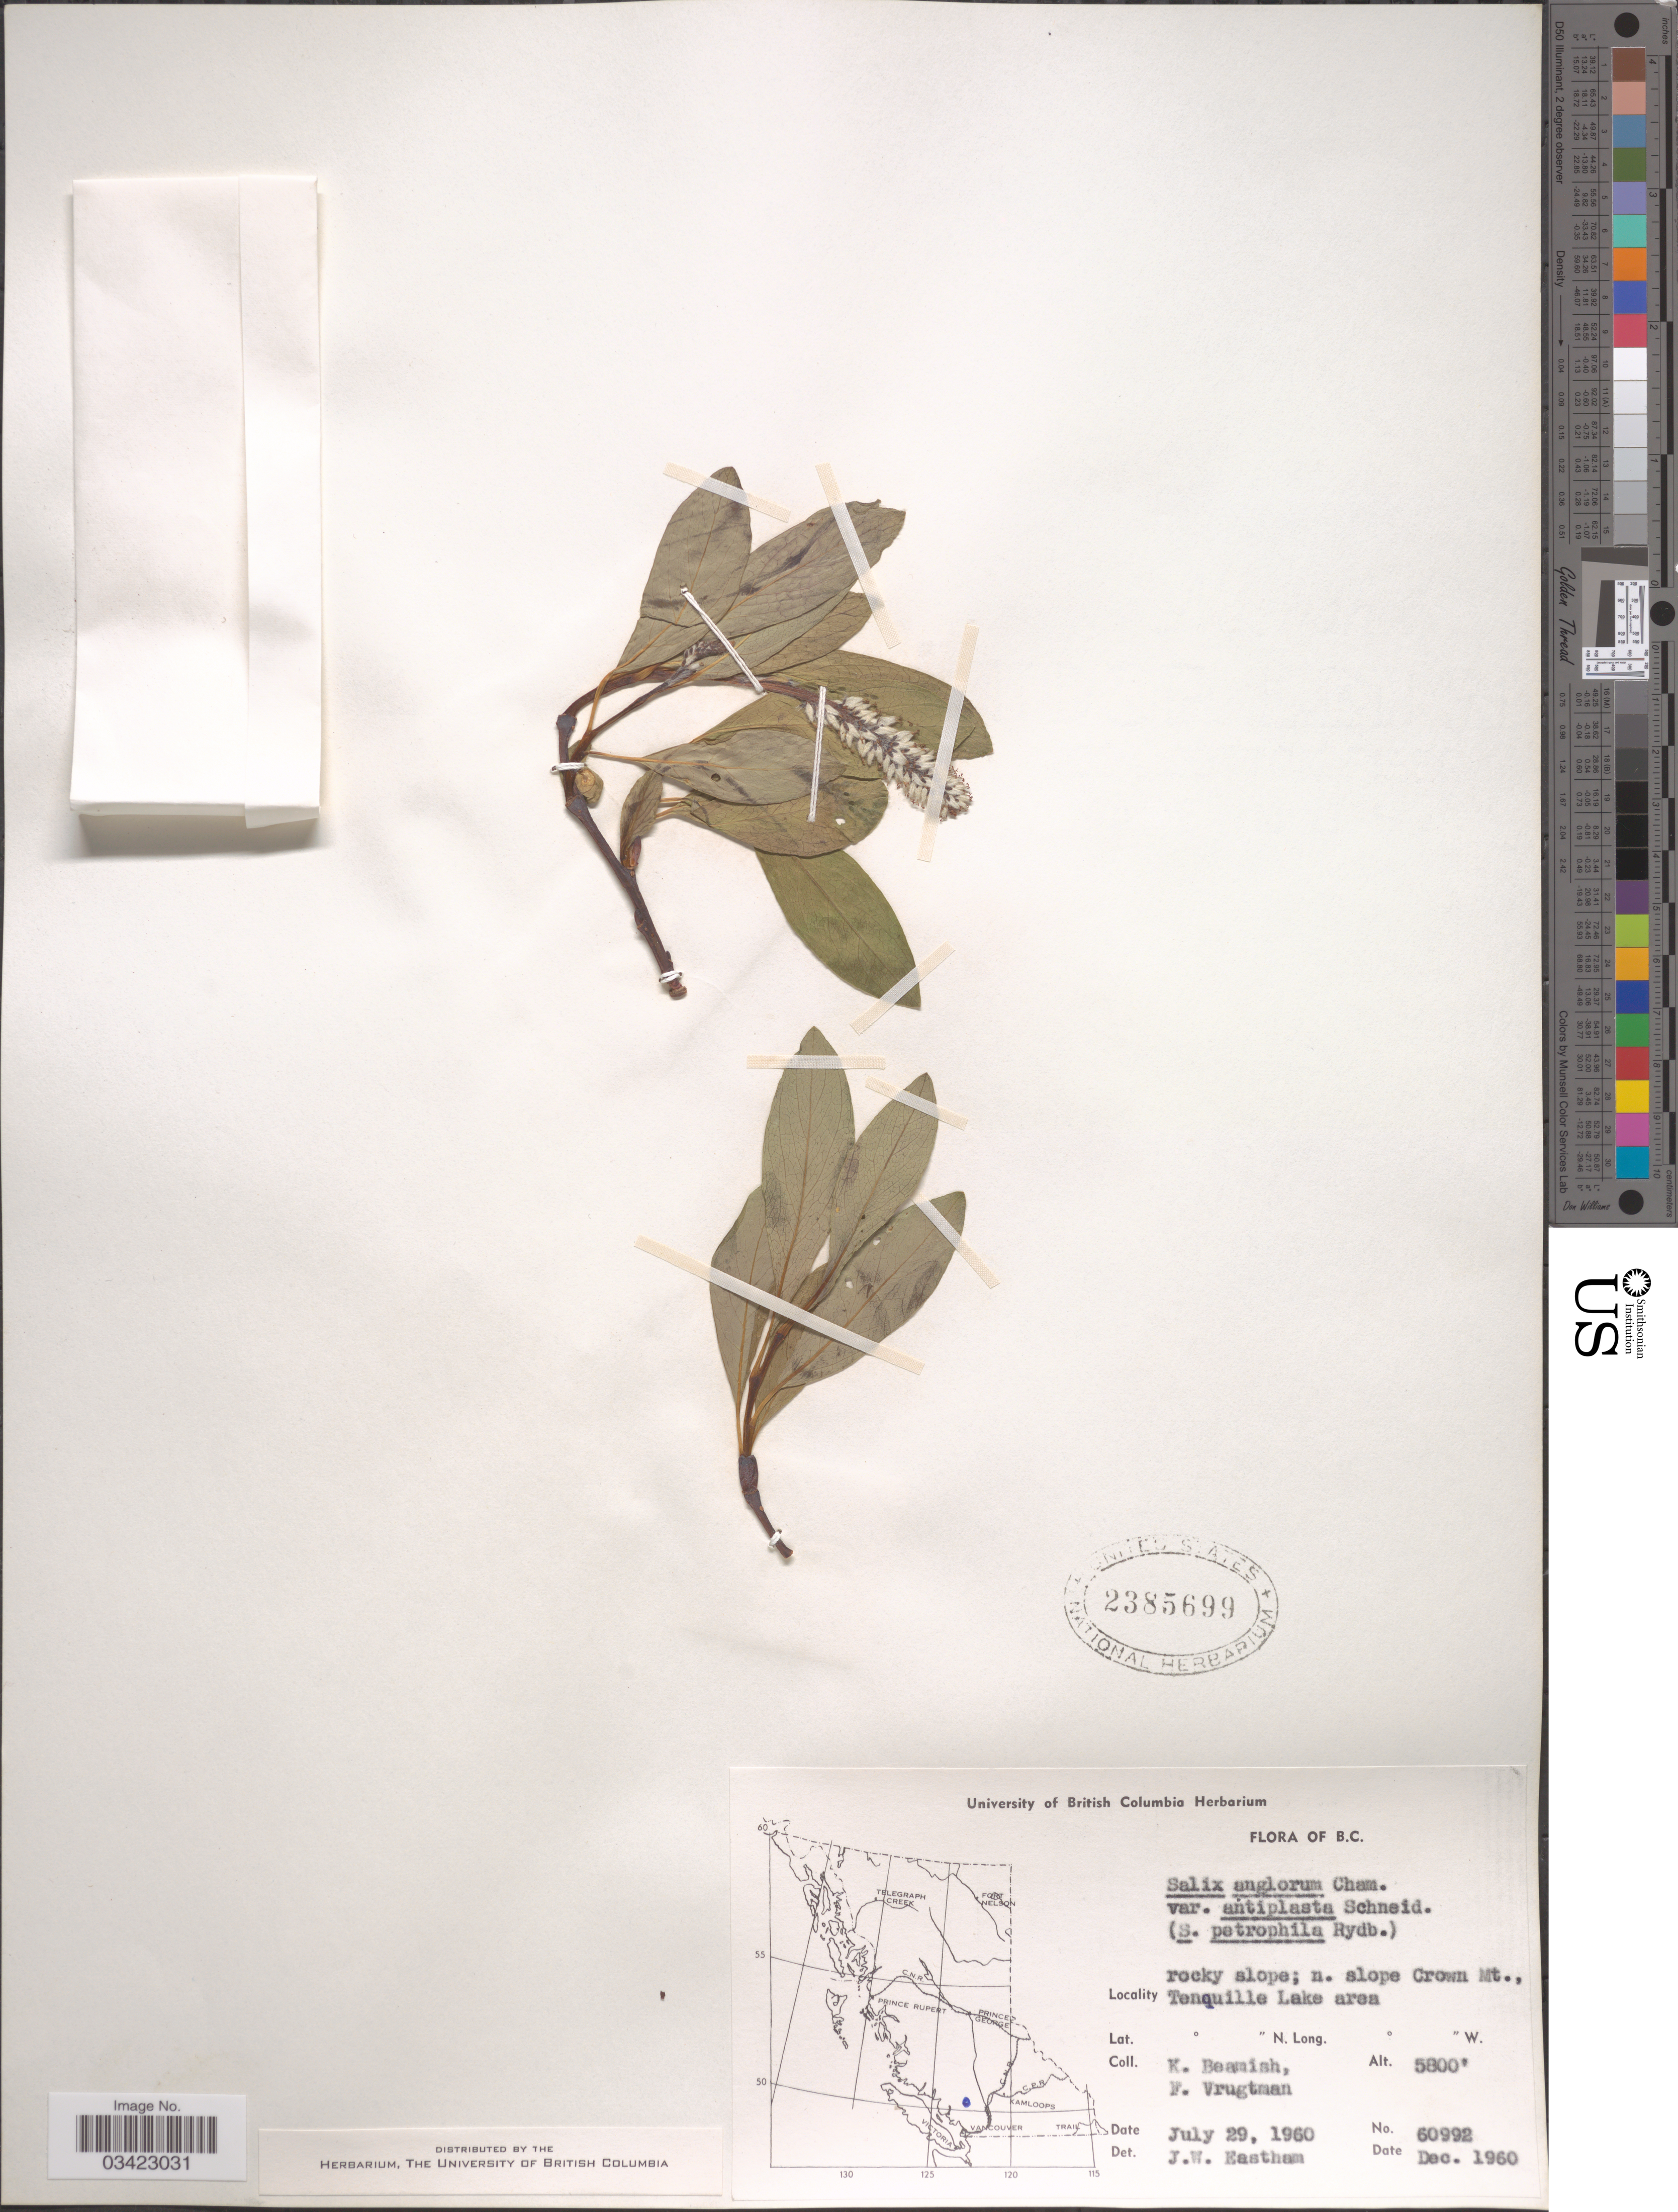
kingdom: Plantae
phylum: Tracheophyta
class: Magnoliopsida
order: Malpighiales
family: Salicaceae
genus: Salix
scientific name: Salix anglorum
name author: Cham.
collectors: K. Beamish & F. Vrugtman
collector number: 60992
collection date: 1960-07-29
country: Canada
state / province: British Columbia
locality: N. slope Crown Mt., Tenquille Lake area.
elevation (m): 1768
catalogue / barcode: US 2385699